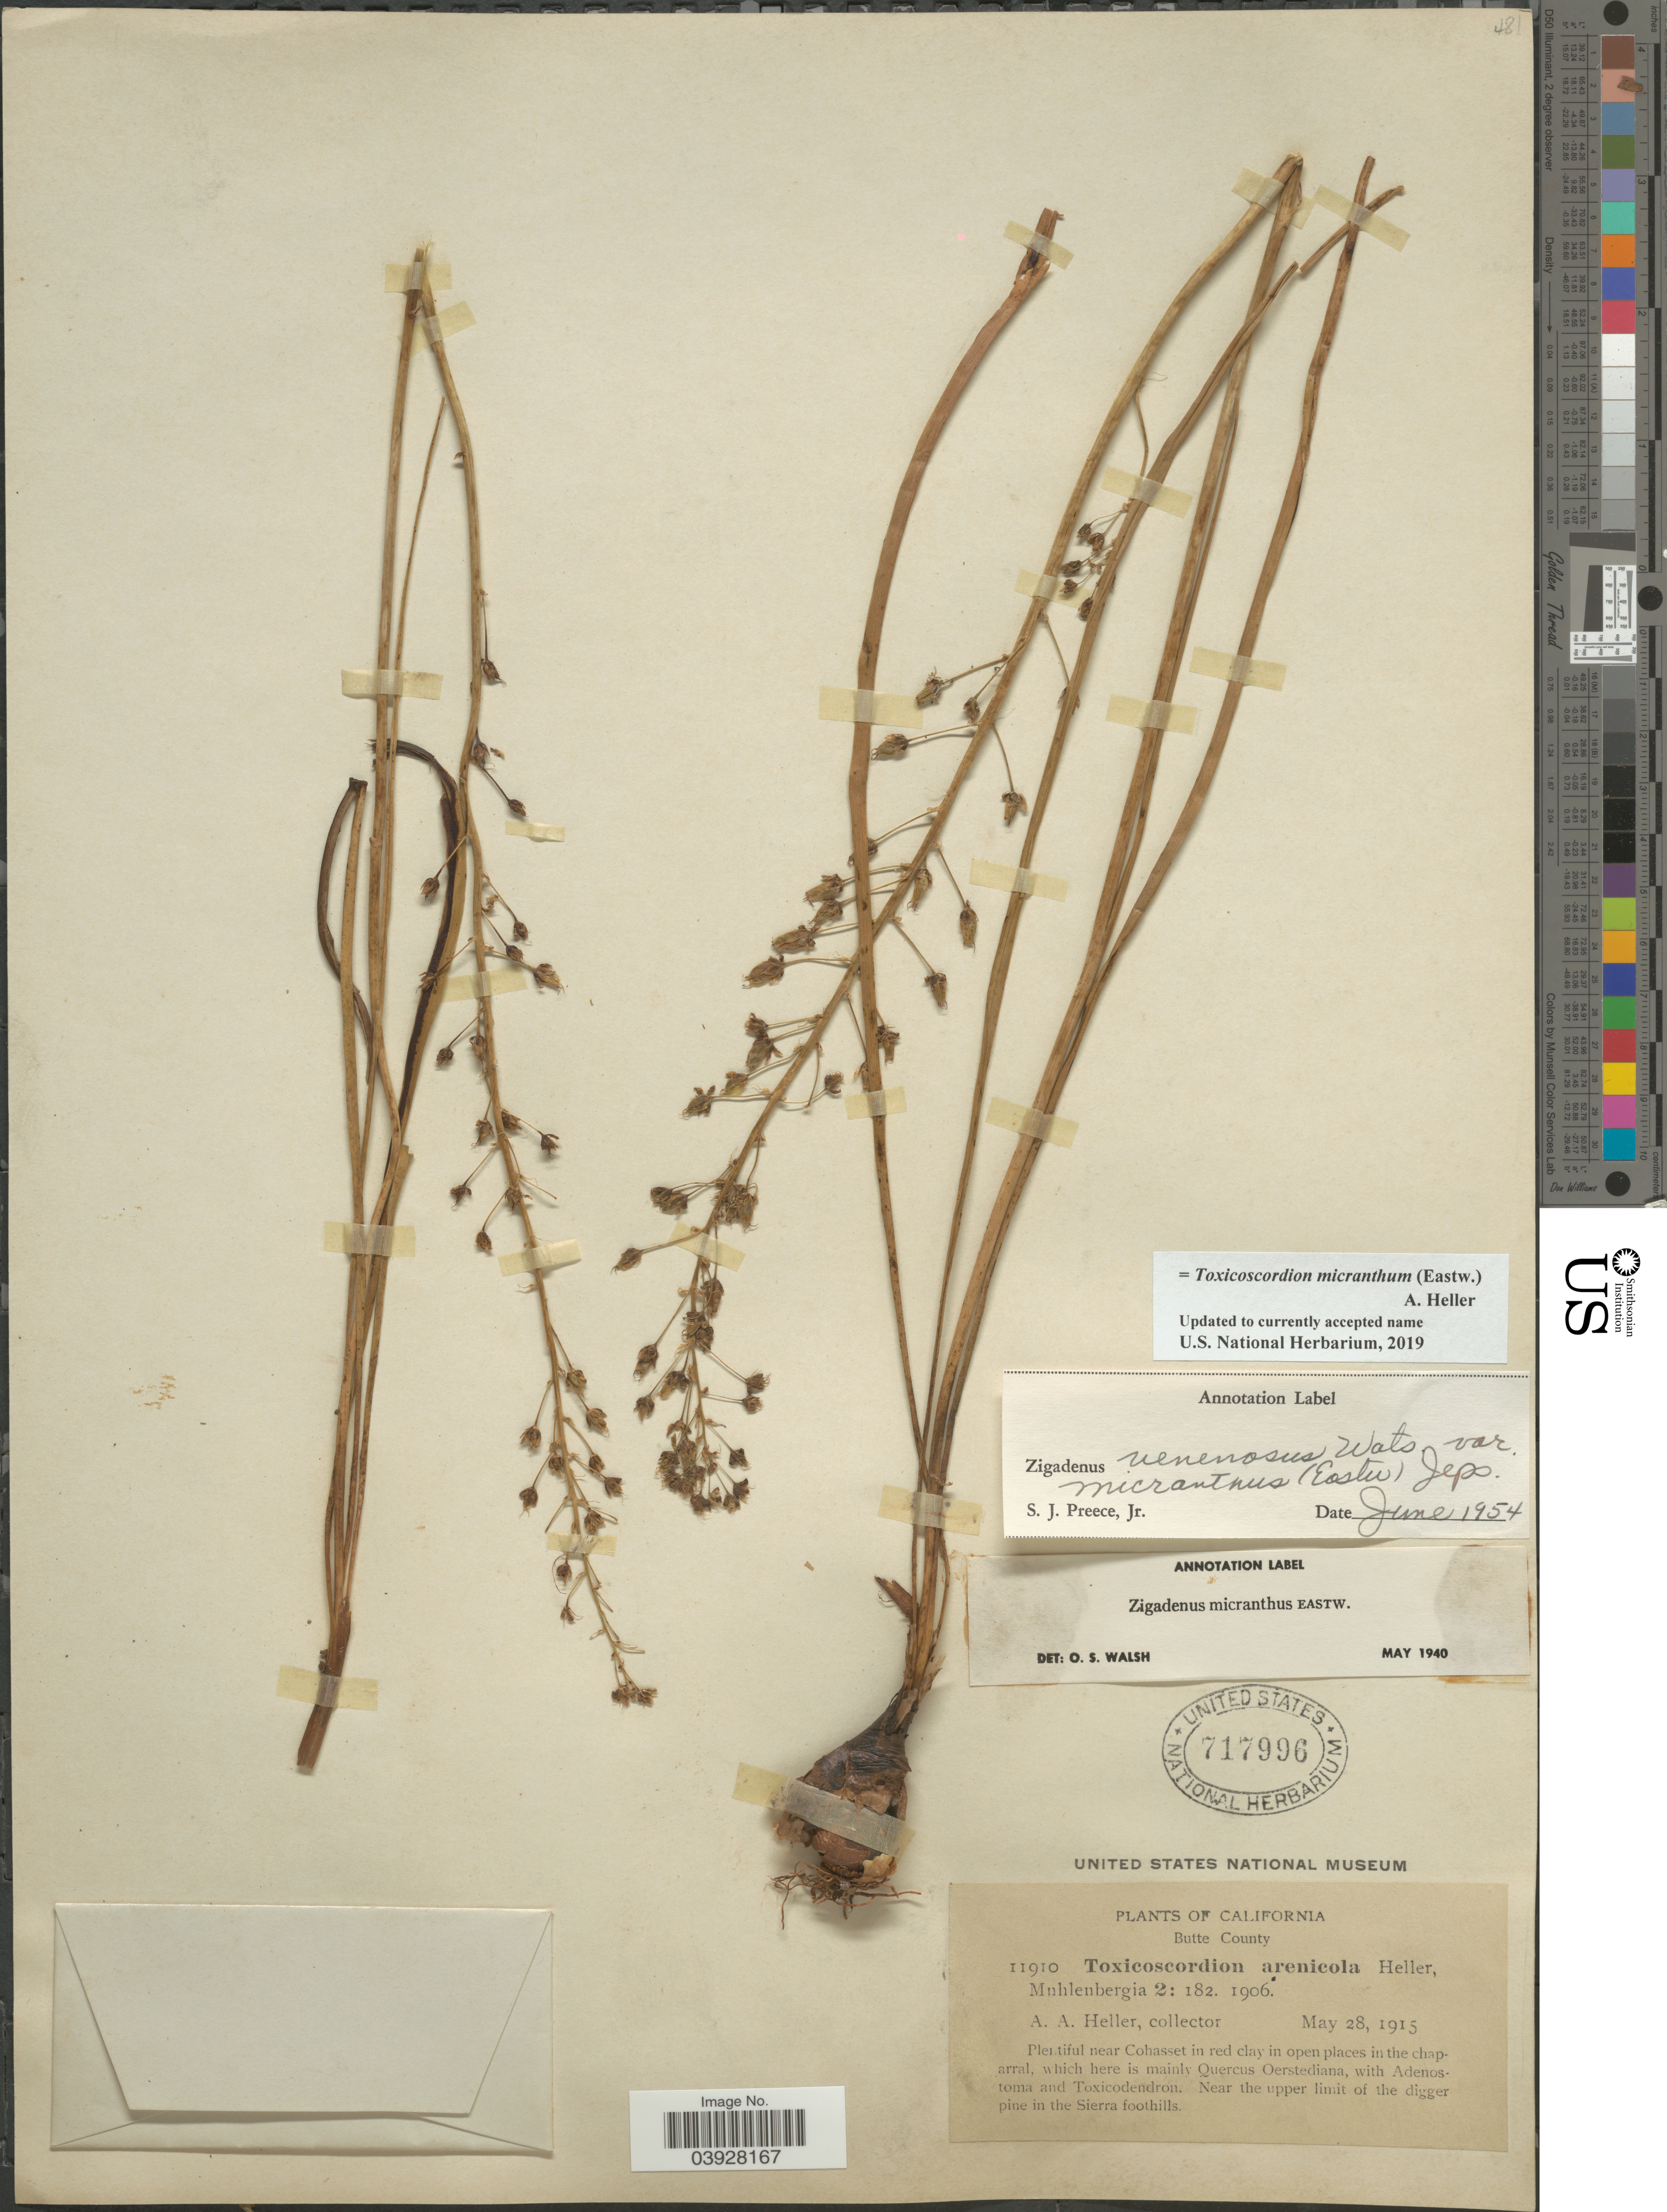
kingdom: Plantae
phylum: Tracheophyta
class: Liliopsida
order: Liliales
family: Melanthiaceae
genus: Toxicoscordion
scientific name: Toxicoscordion micranthum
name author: (Eastw.) A. Heller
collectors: A. A. Heller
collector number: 11910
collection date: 1915-05-28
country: United States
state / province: California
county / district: Butte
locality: Butte County. Near Cohasset. Near the upper limit of the digger pine in the Sierra foothills.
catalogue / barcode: US 717996